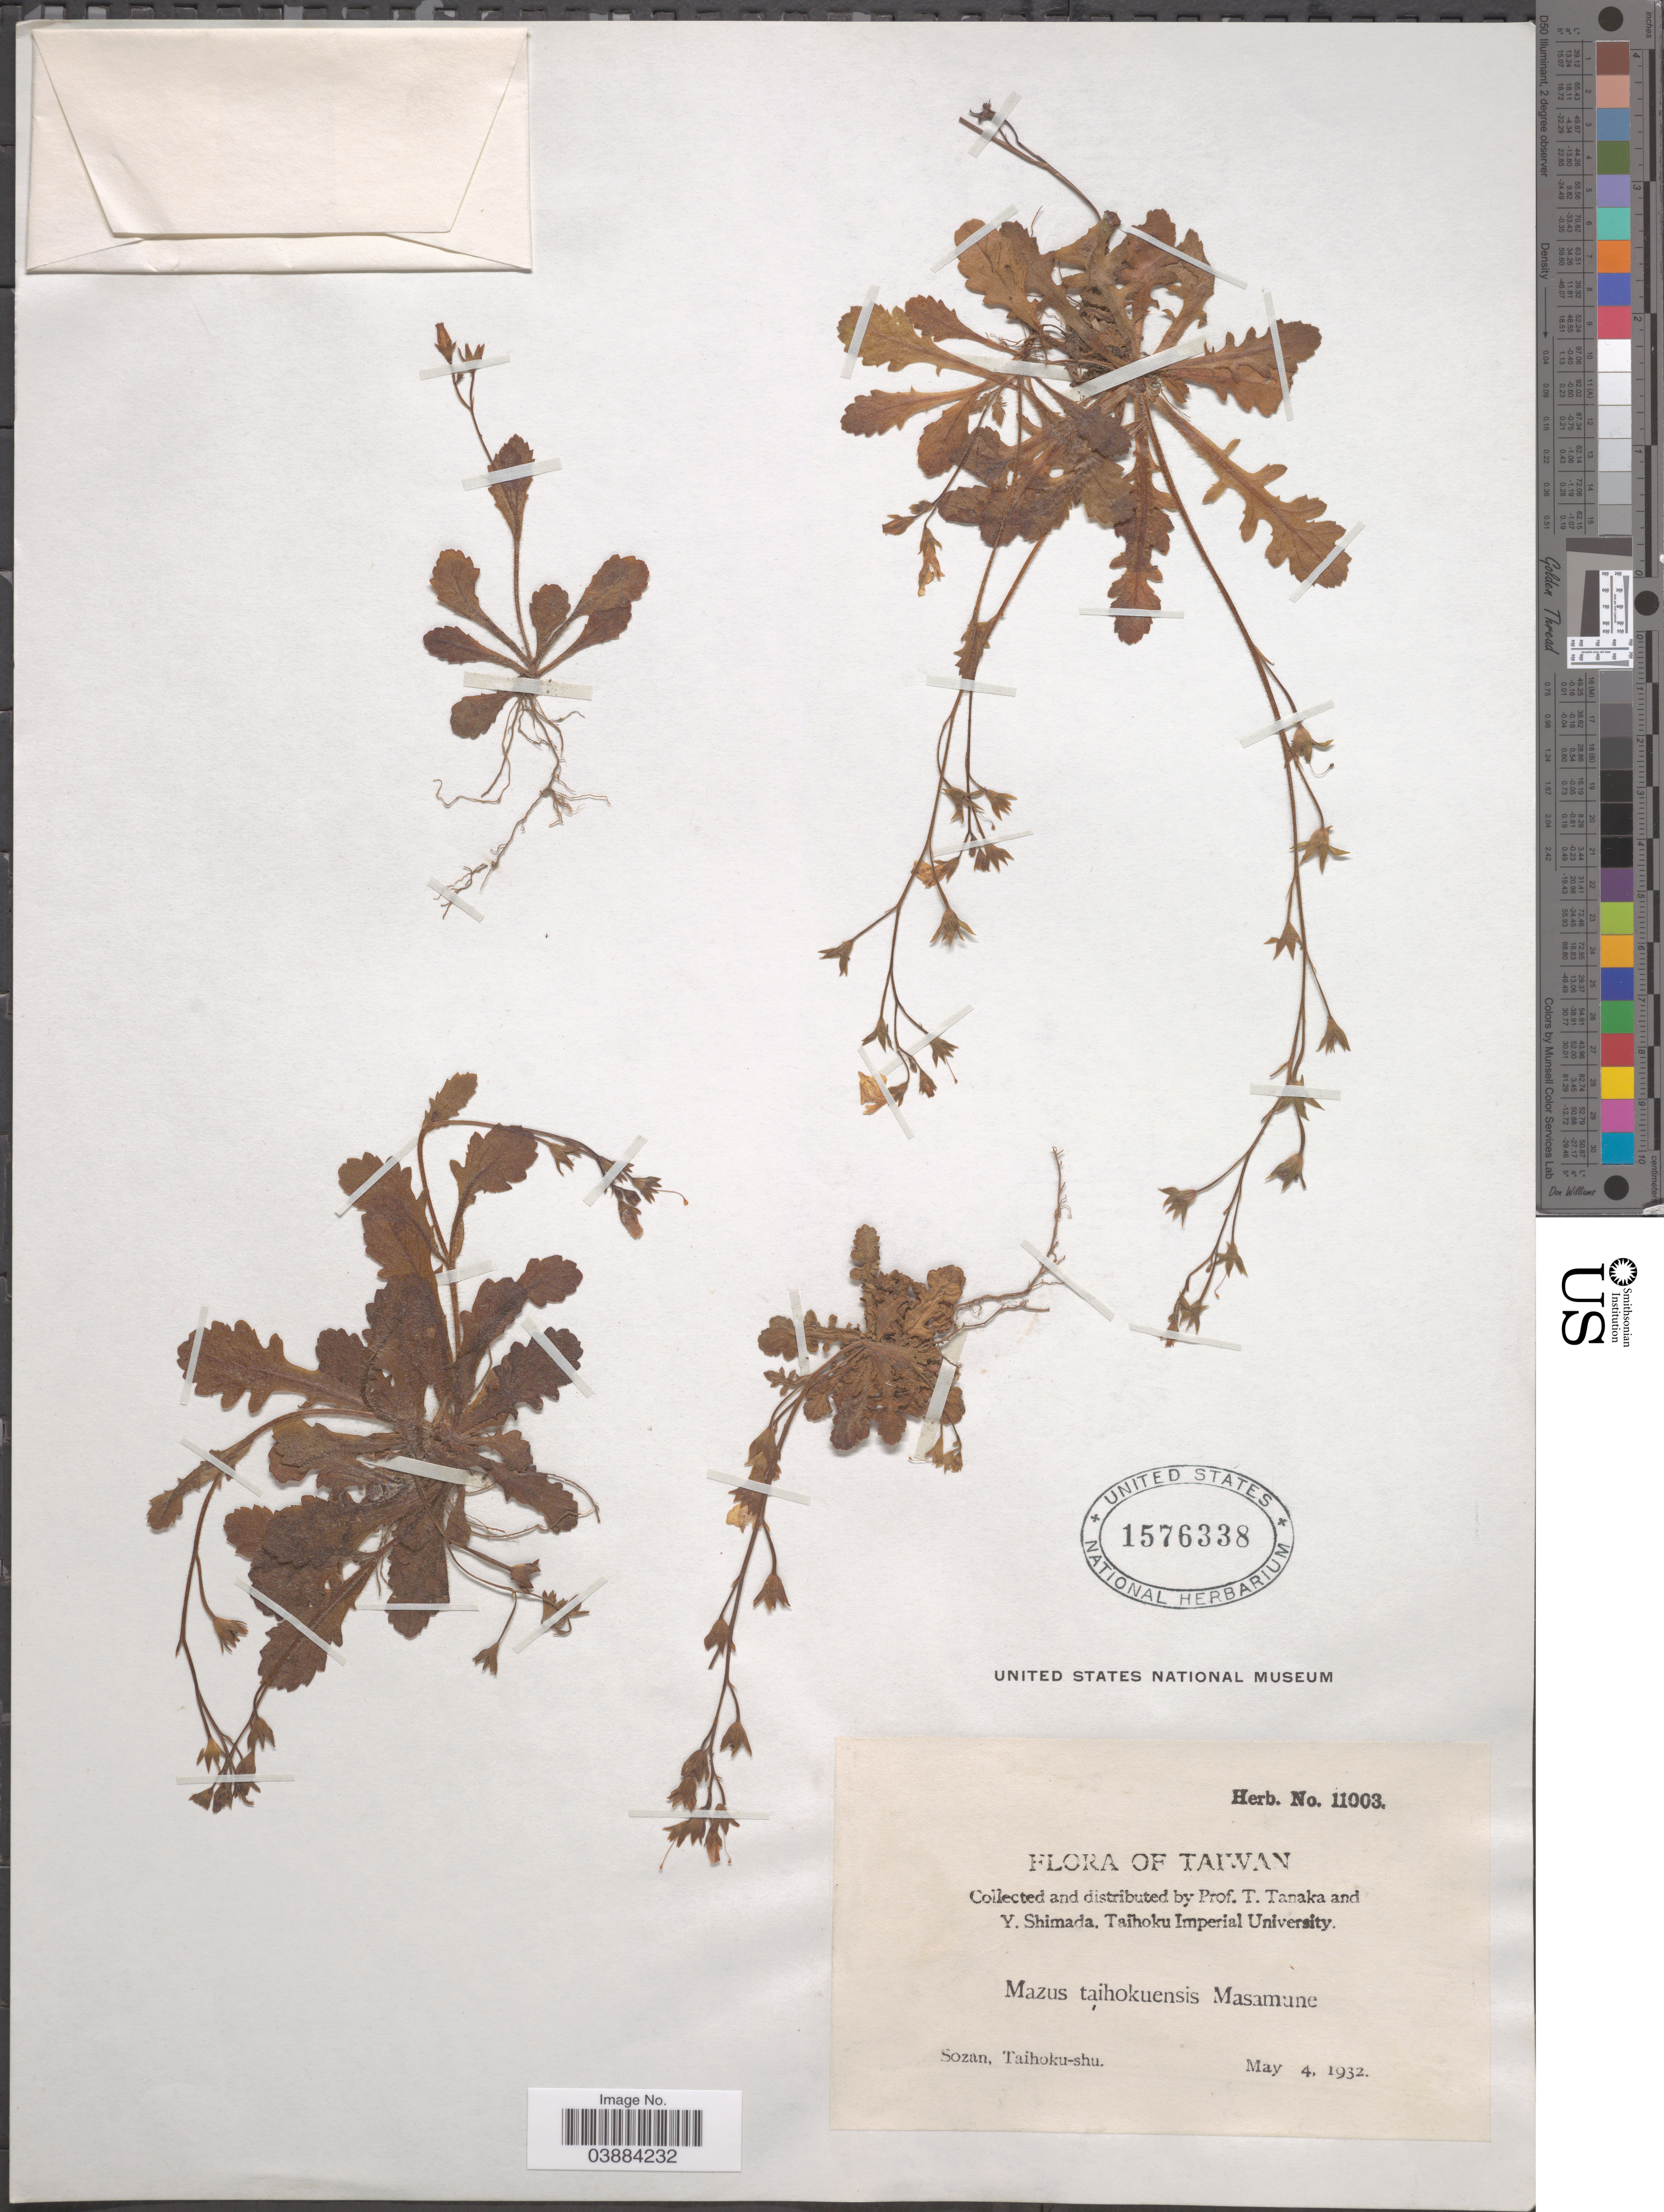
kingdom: Plantae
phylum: Tracheophyta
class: Magnoliopsida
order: Lamiales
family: Mazaceae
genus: Mazus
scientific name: Mazus taihokuensis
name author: Masam.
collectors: T. Tanaka & Y. Shimada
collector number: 11003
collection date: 1932-05-04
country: Taiwan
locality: Sozan, Taihoku-shu.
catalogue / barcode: US 1576338